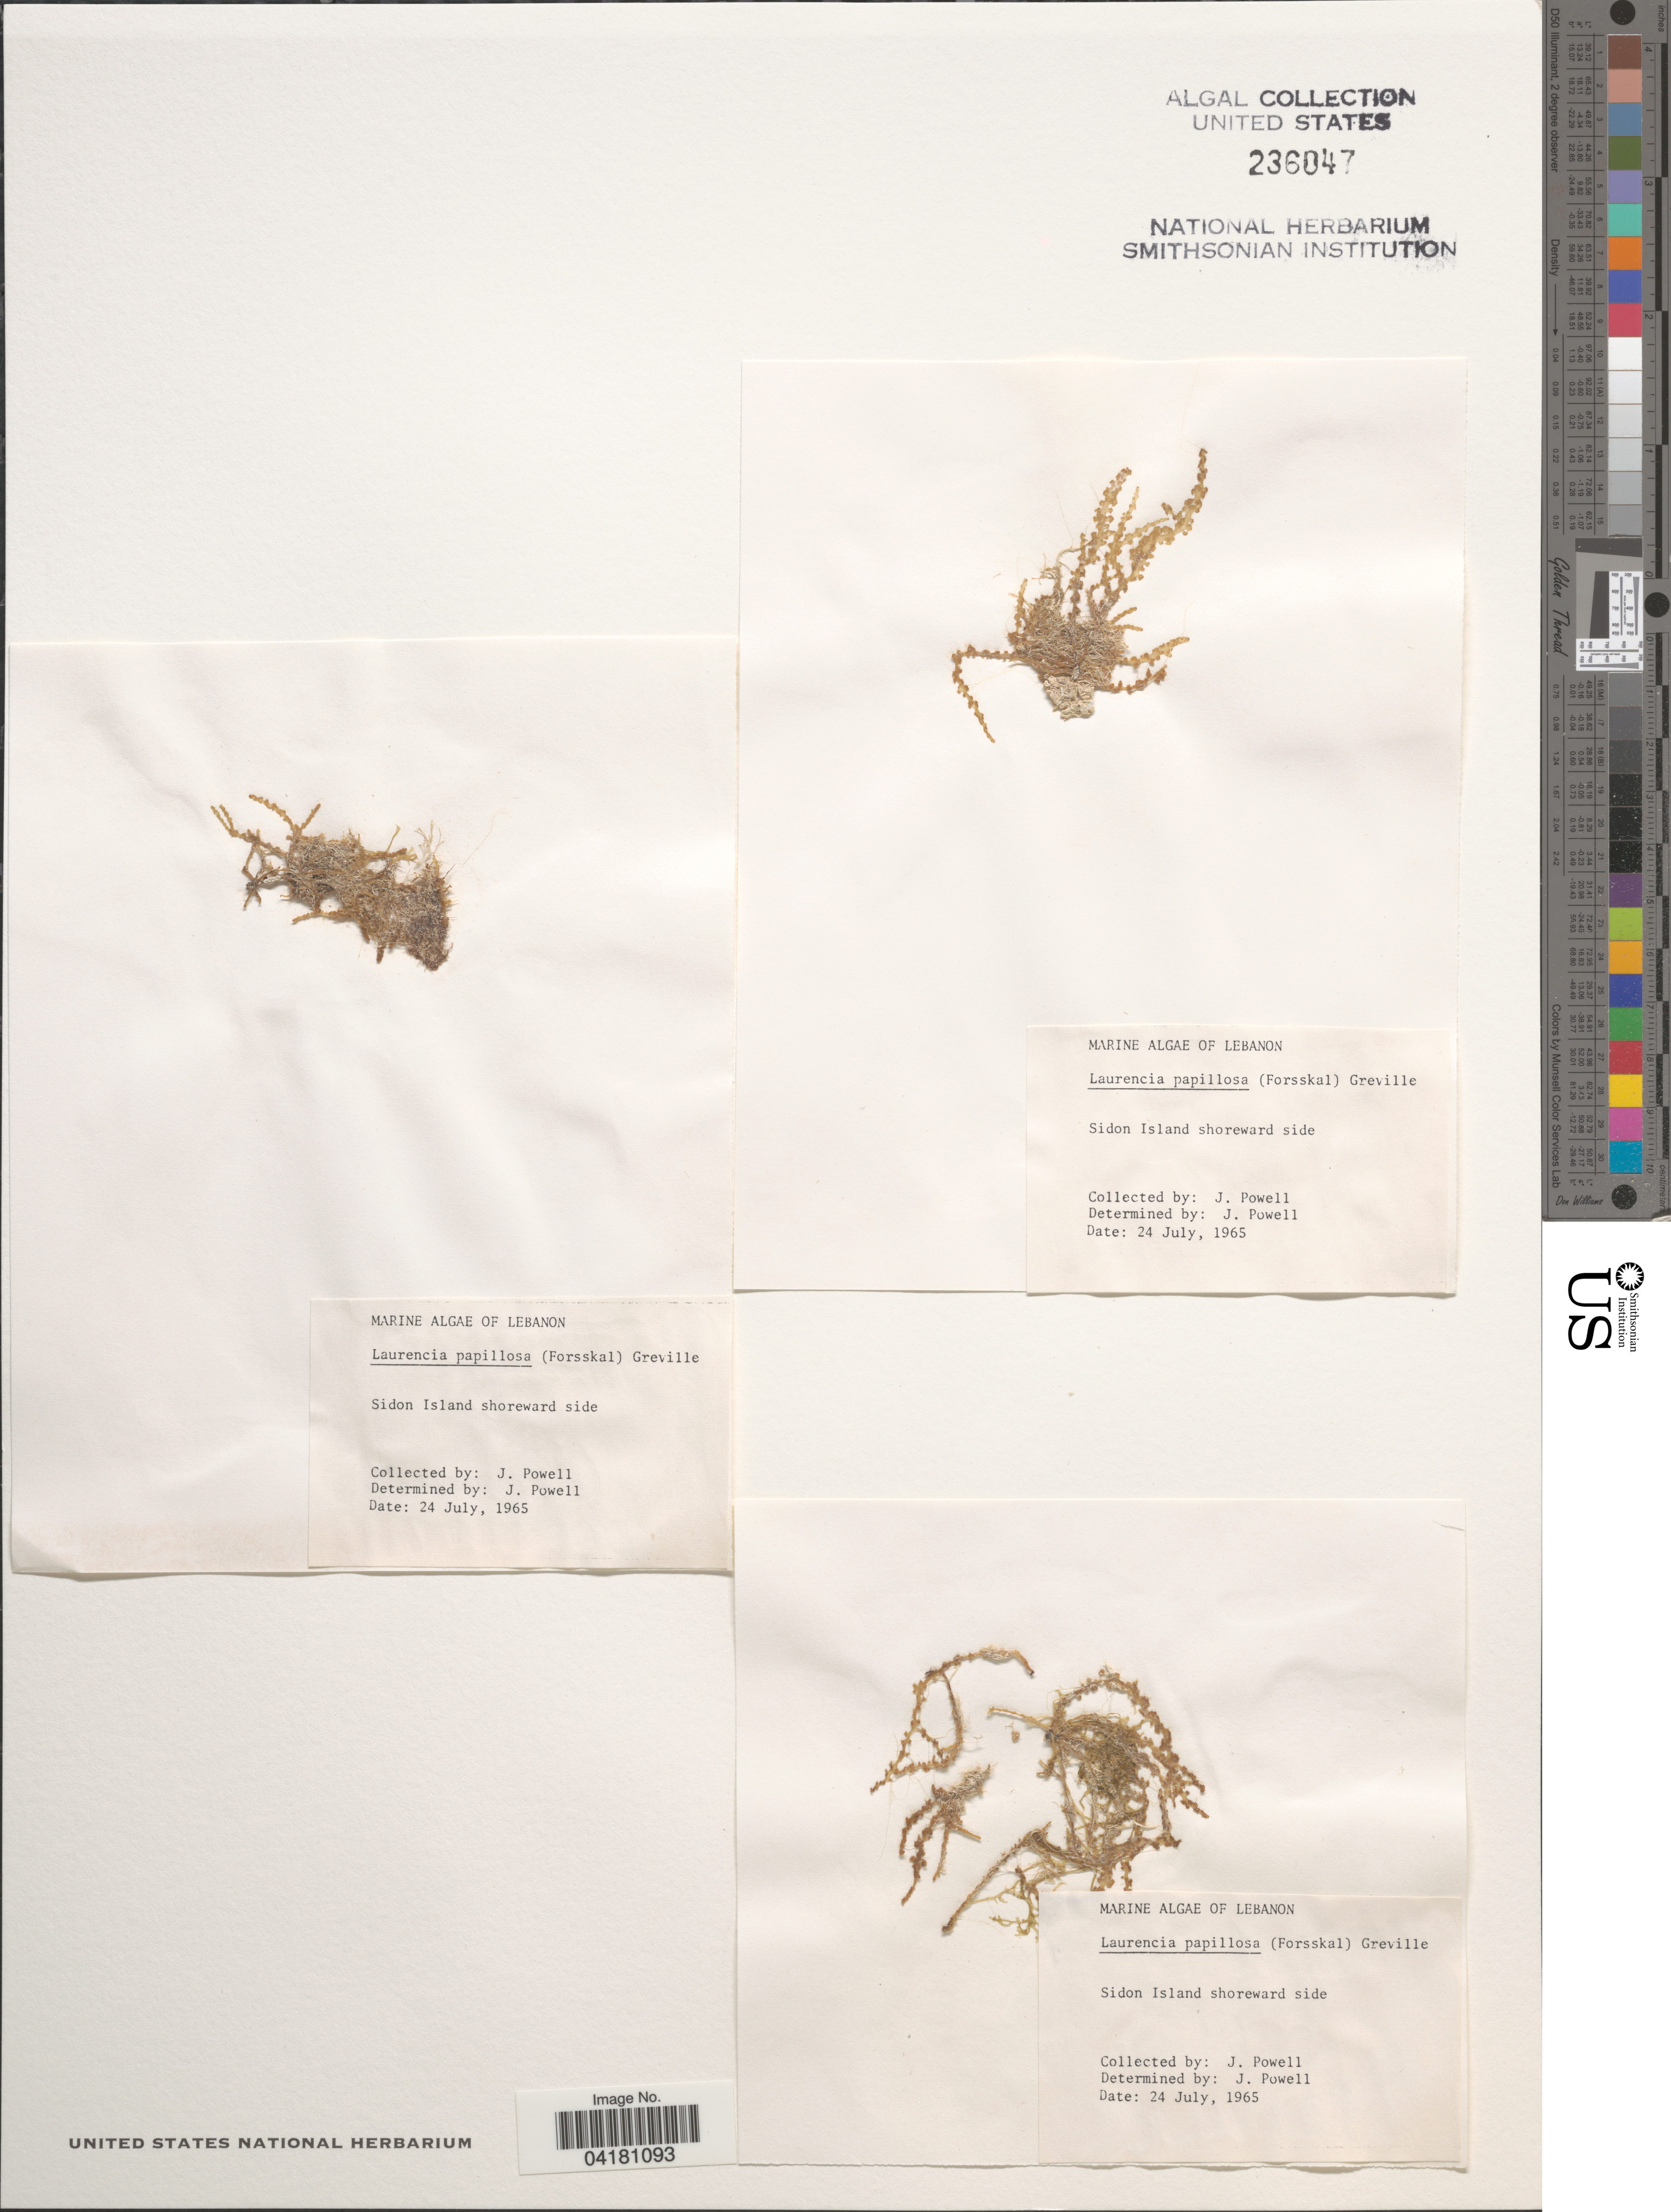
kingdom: Plantae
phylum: Rhodophyta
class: Florideophyceae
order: Ceramiales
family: Rhodomelaceae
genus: Palisada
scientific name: Palisada perforata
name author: (Bory) K.W. Nam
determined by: Algae name updating Project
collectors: J. Powell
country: Lebanon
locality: Sidon Island shoreward side.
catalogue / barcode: US 236047